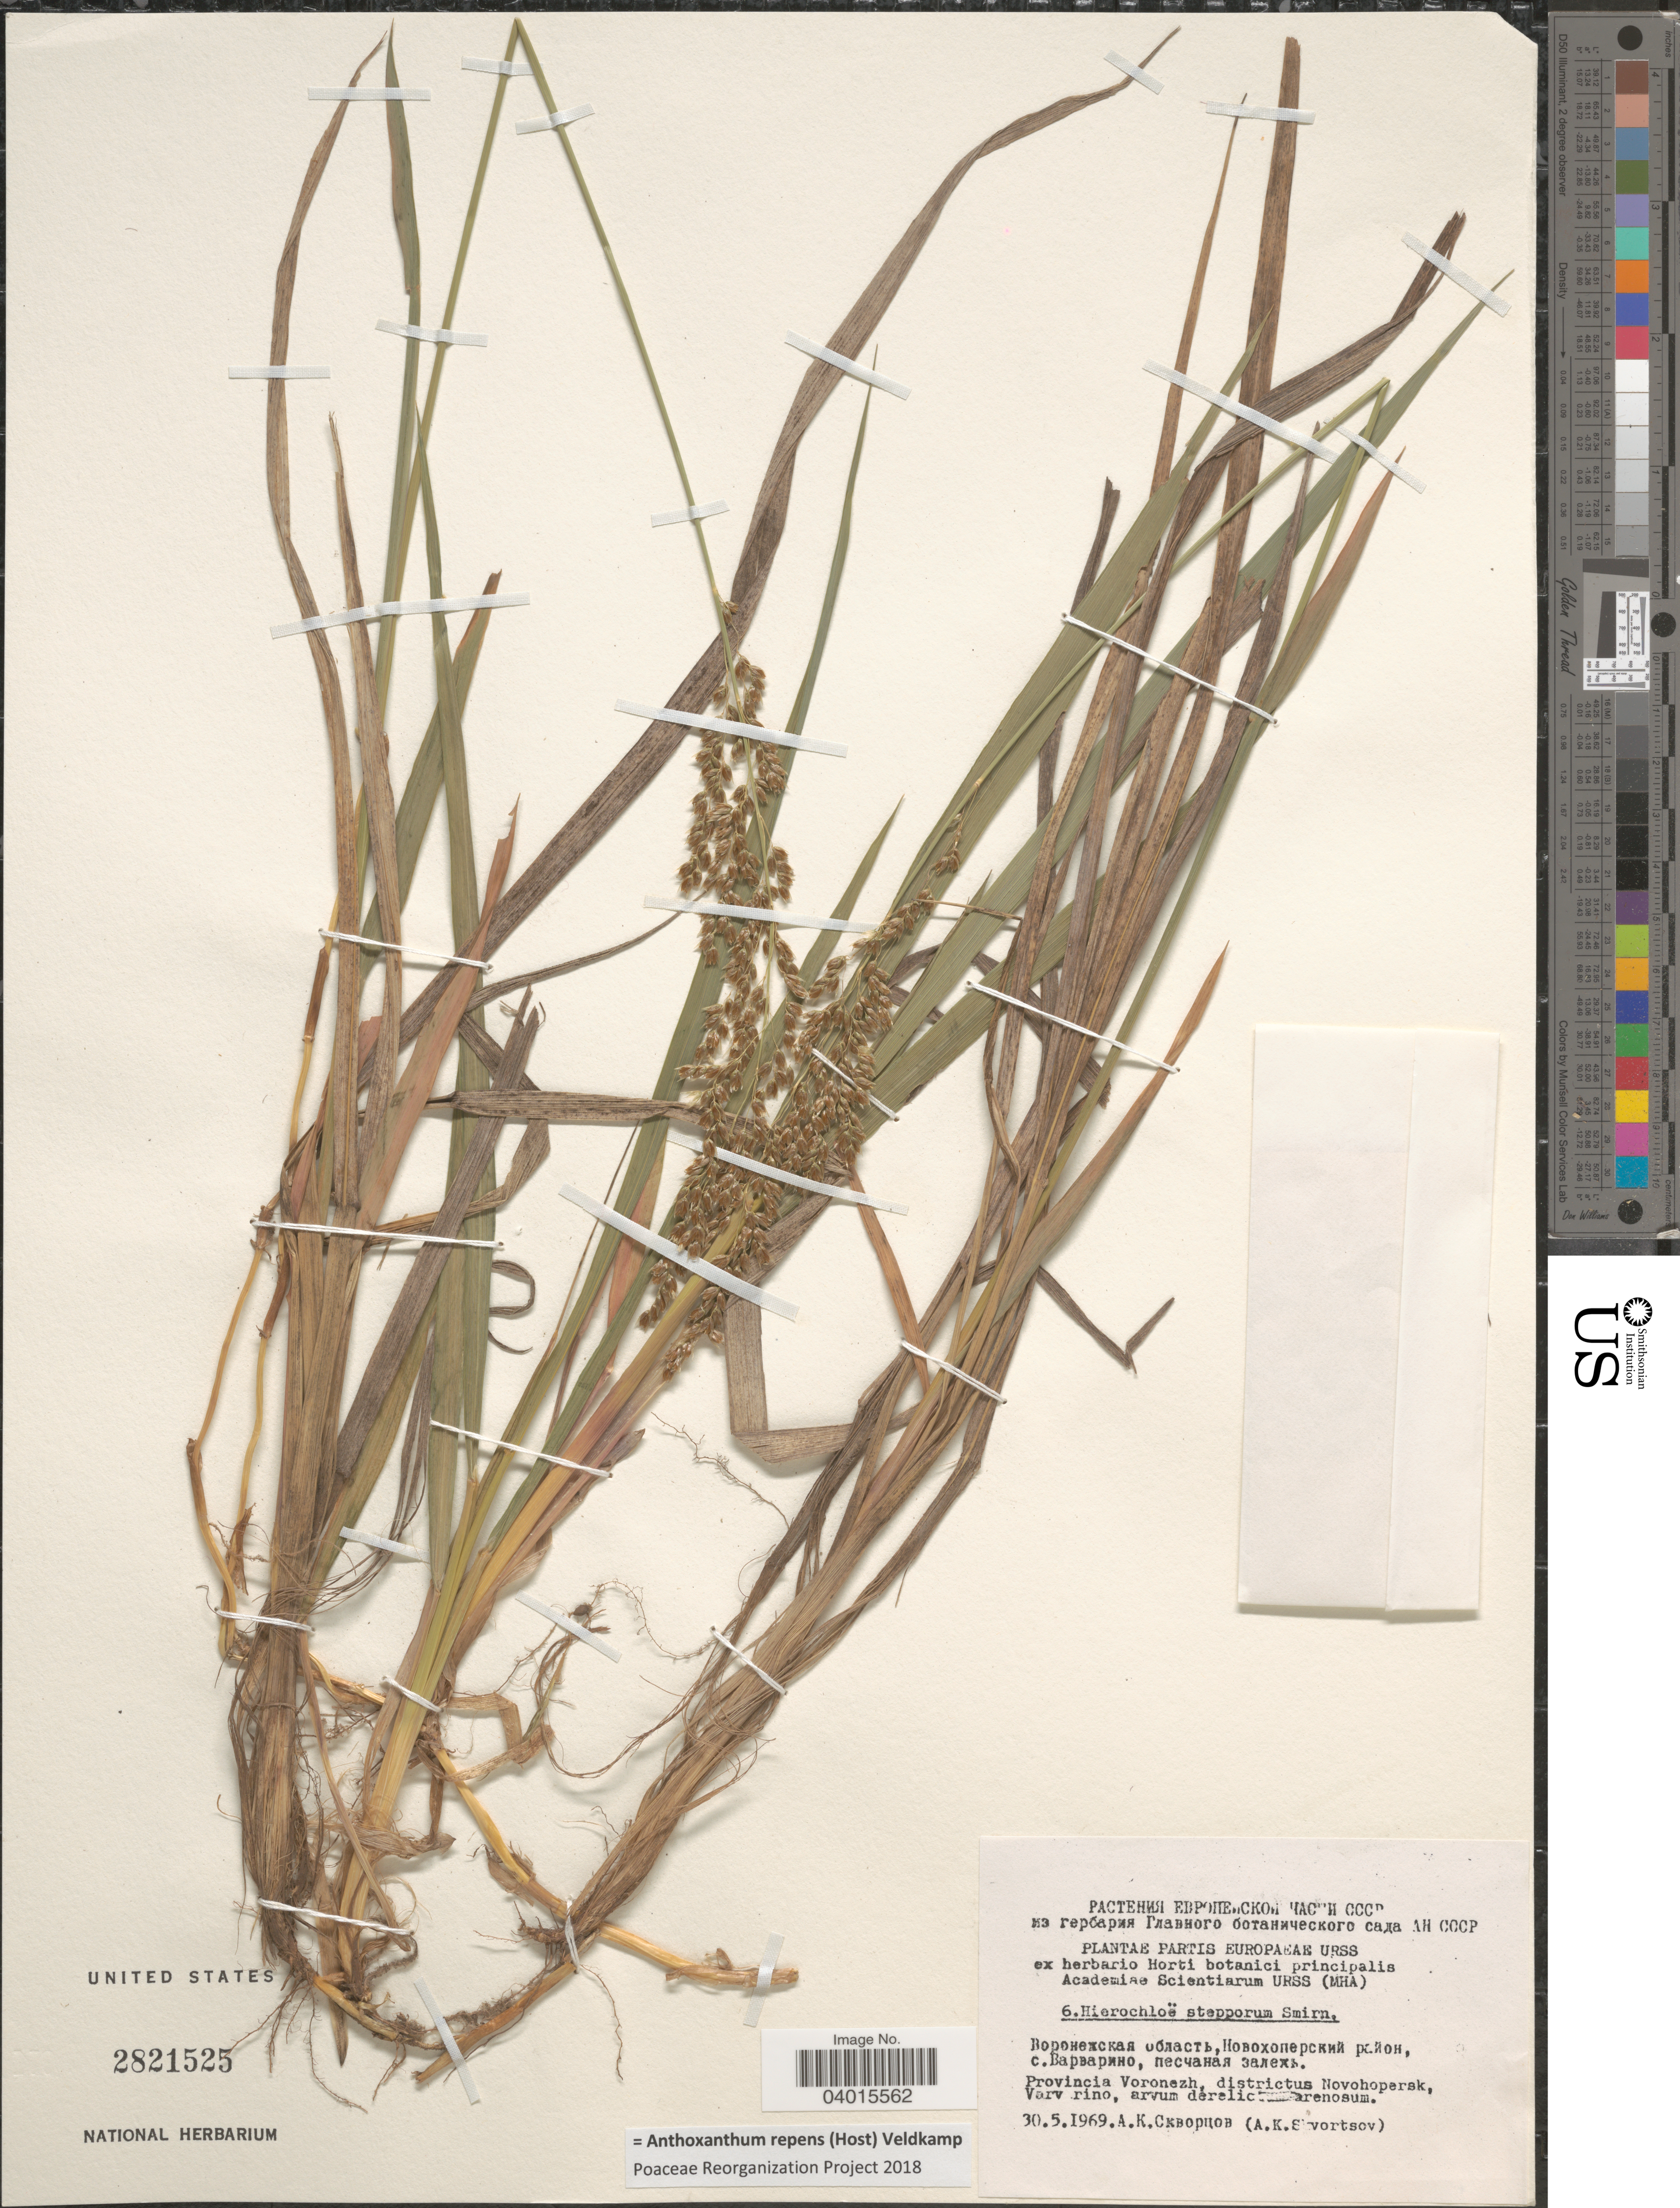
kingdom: Plantae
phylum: Tracheophyta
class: Liliopsida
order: Poales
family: Poaceae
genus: Anthoxanthum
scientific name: Anthoxanthum repens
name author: (Host) Veldkamp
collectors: A. K. Skvortsov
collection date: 1969-05-30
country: Russian Federation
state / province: Voronezh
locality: Partis Europaeae URSS. Provincia Voronezh, districtus Novohopersk, Varv [illegible text]rino.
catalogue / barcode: US 2821525